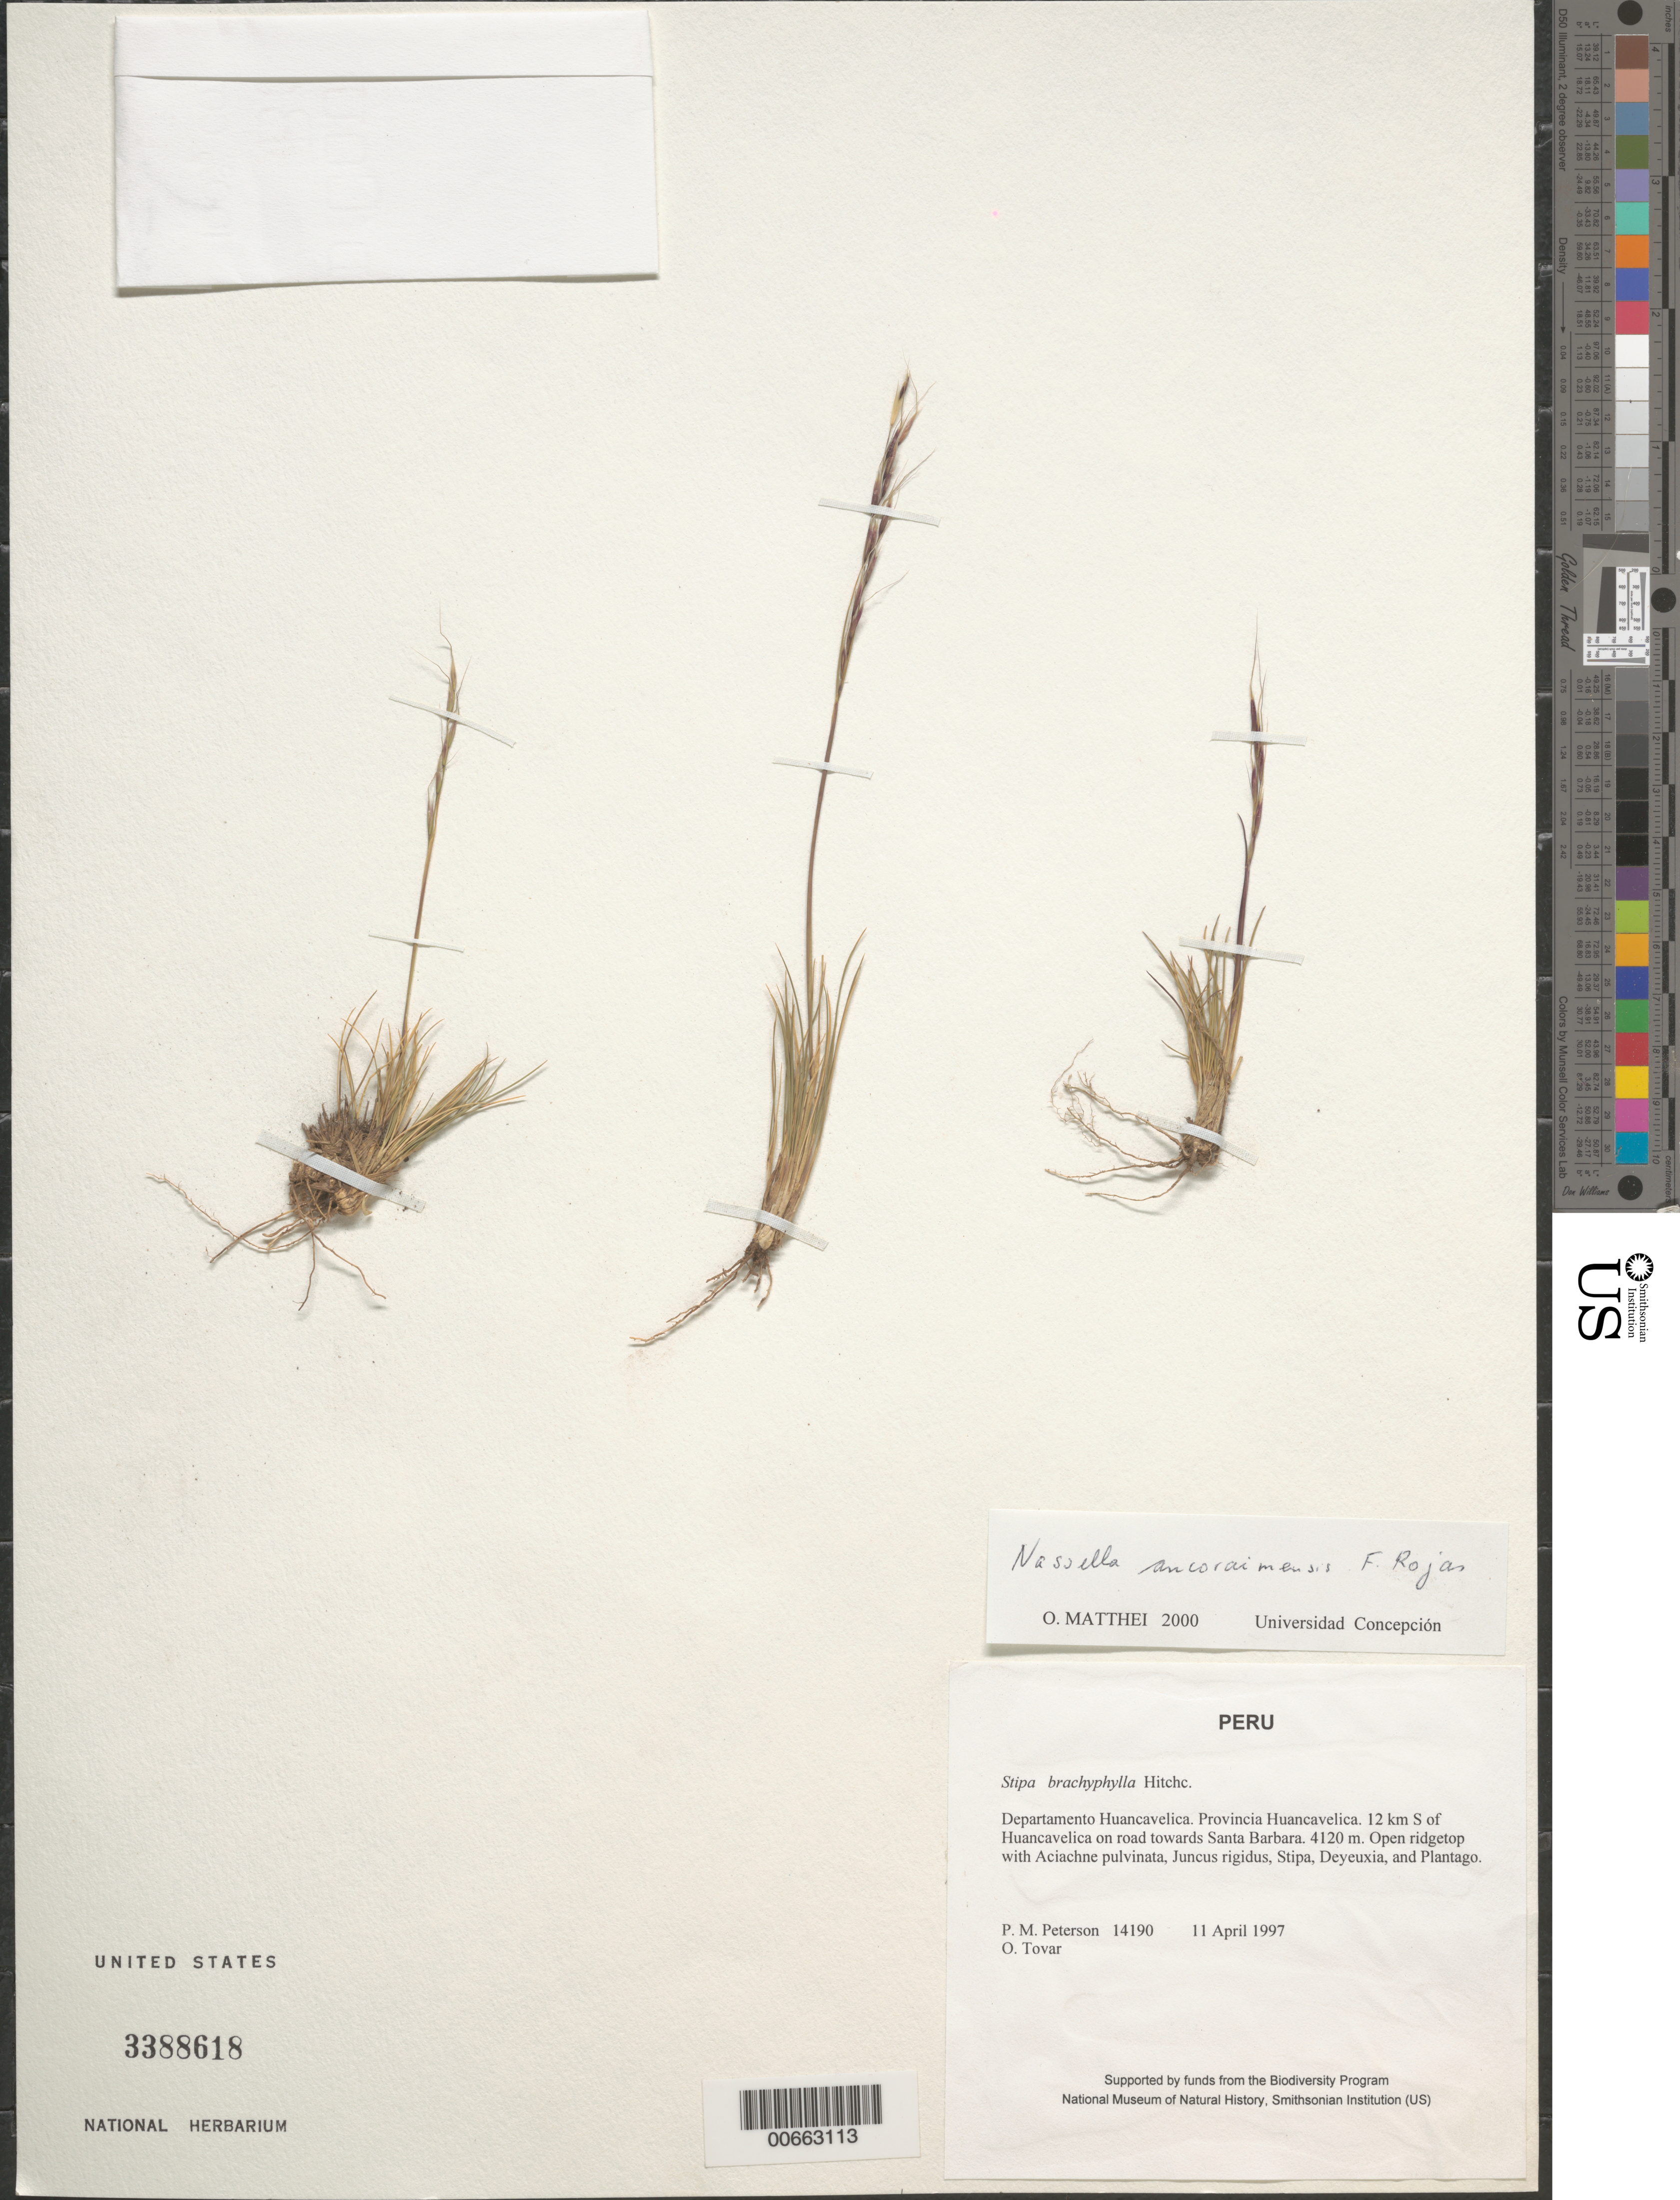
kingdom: Plantae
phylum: Tracheophyta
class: Liliopsida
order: Poales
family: Poaceae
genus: Nassella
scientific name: Nassella ancoraimensis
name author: F. Rojas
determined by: Matthei, O. R.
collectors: P. M. Peterson & Ó. Tovar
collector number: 14190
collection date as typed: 11 Apr 1997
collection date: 1997-04-11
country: Peru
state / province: Huancavelica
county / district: Huancavelica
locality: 12 km S of Huancavelica on road towards Santa Barbara.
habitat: Open ridgetop with Aciachne pulvinata, Juncus rigidus, Stipa, Deyeuxia, and Plantago.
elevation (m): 4120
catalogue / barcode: US 3388618